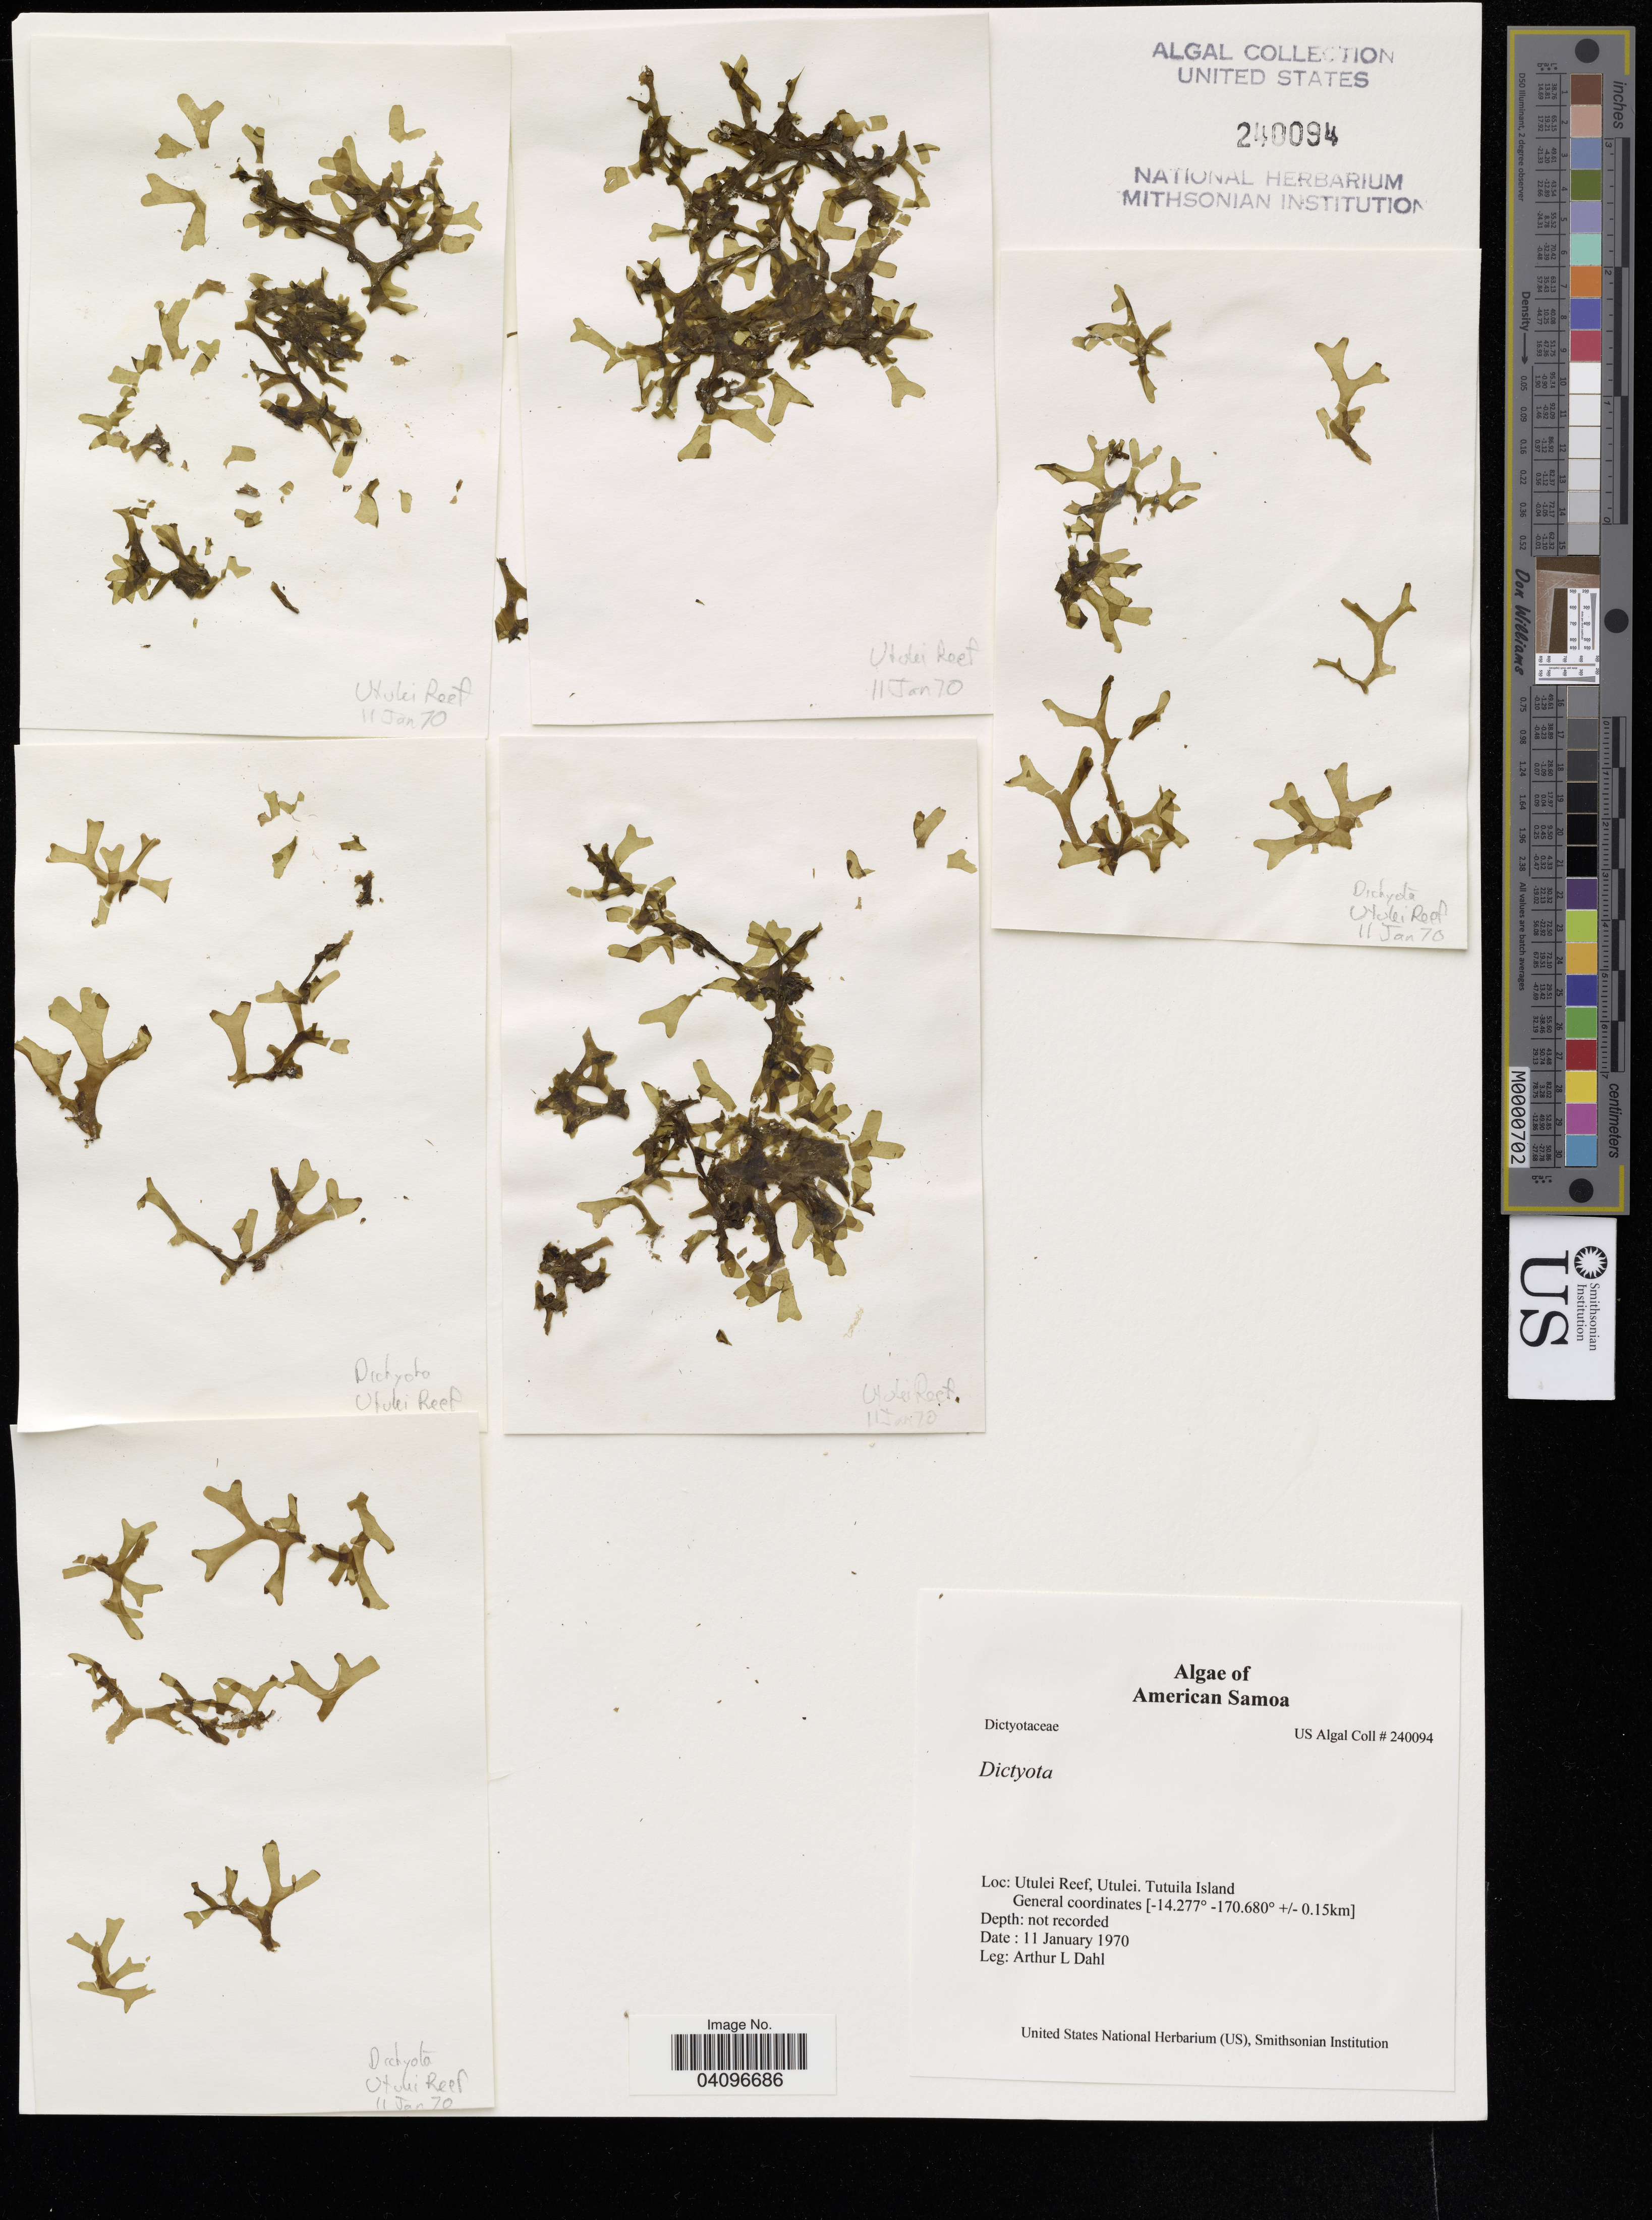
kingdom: Chromista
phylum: Ochrophyta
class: Phaeophyceae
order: Dictyotales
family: Dictyotaceae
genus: Dictyota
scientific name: Dictyota sp.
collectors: A. Dahl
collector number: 240094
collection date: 1970-01-11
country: American Samoa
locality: Utulei Reef, Utulei. Tutuila Island.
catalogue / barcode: US 240094